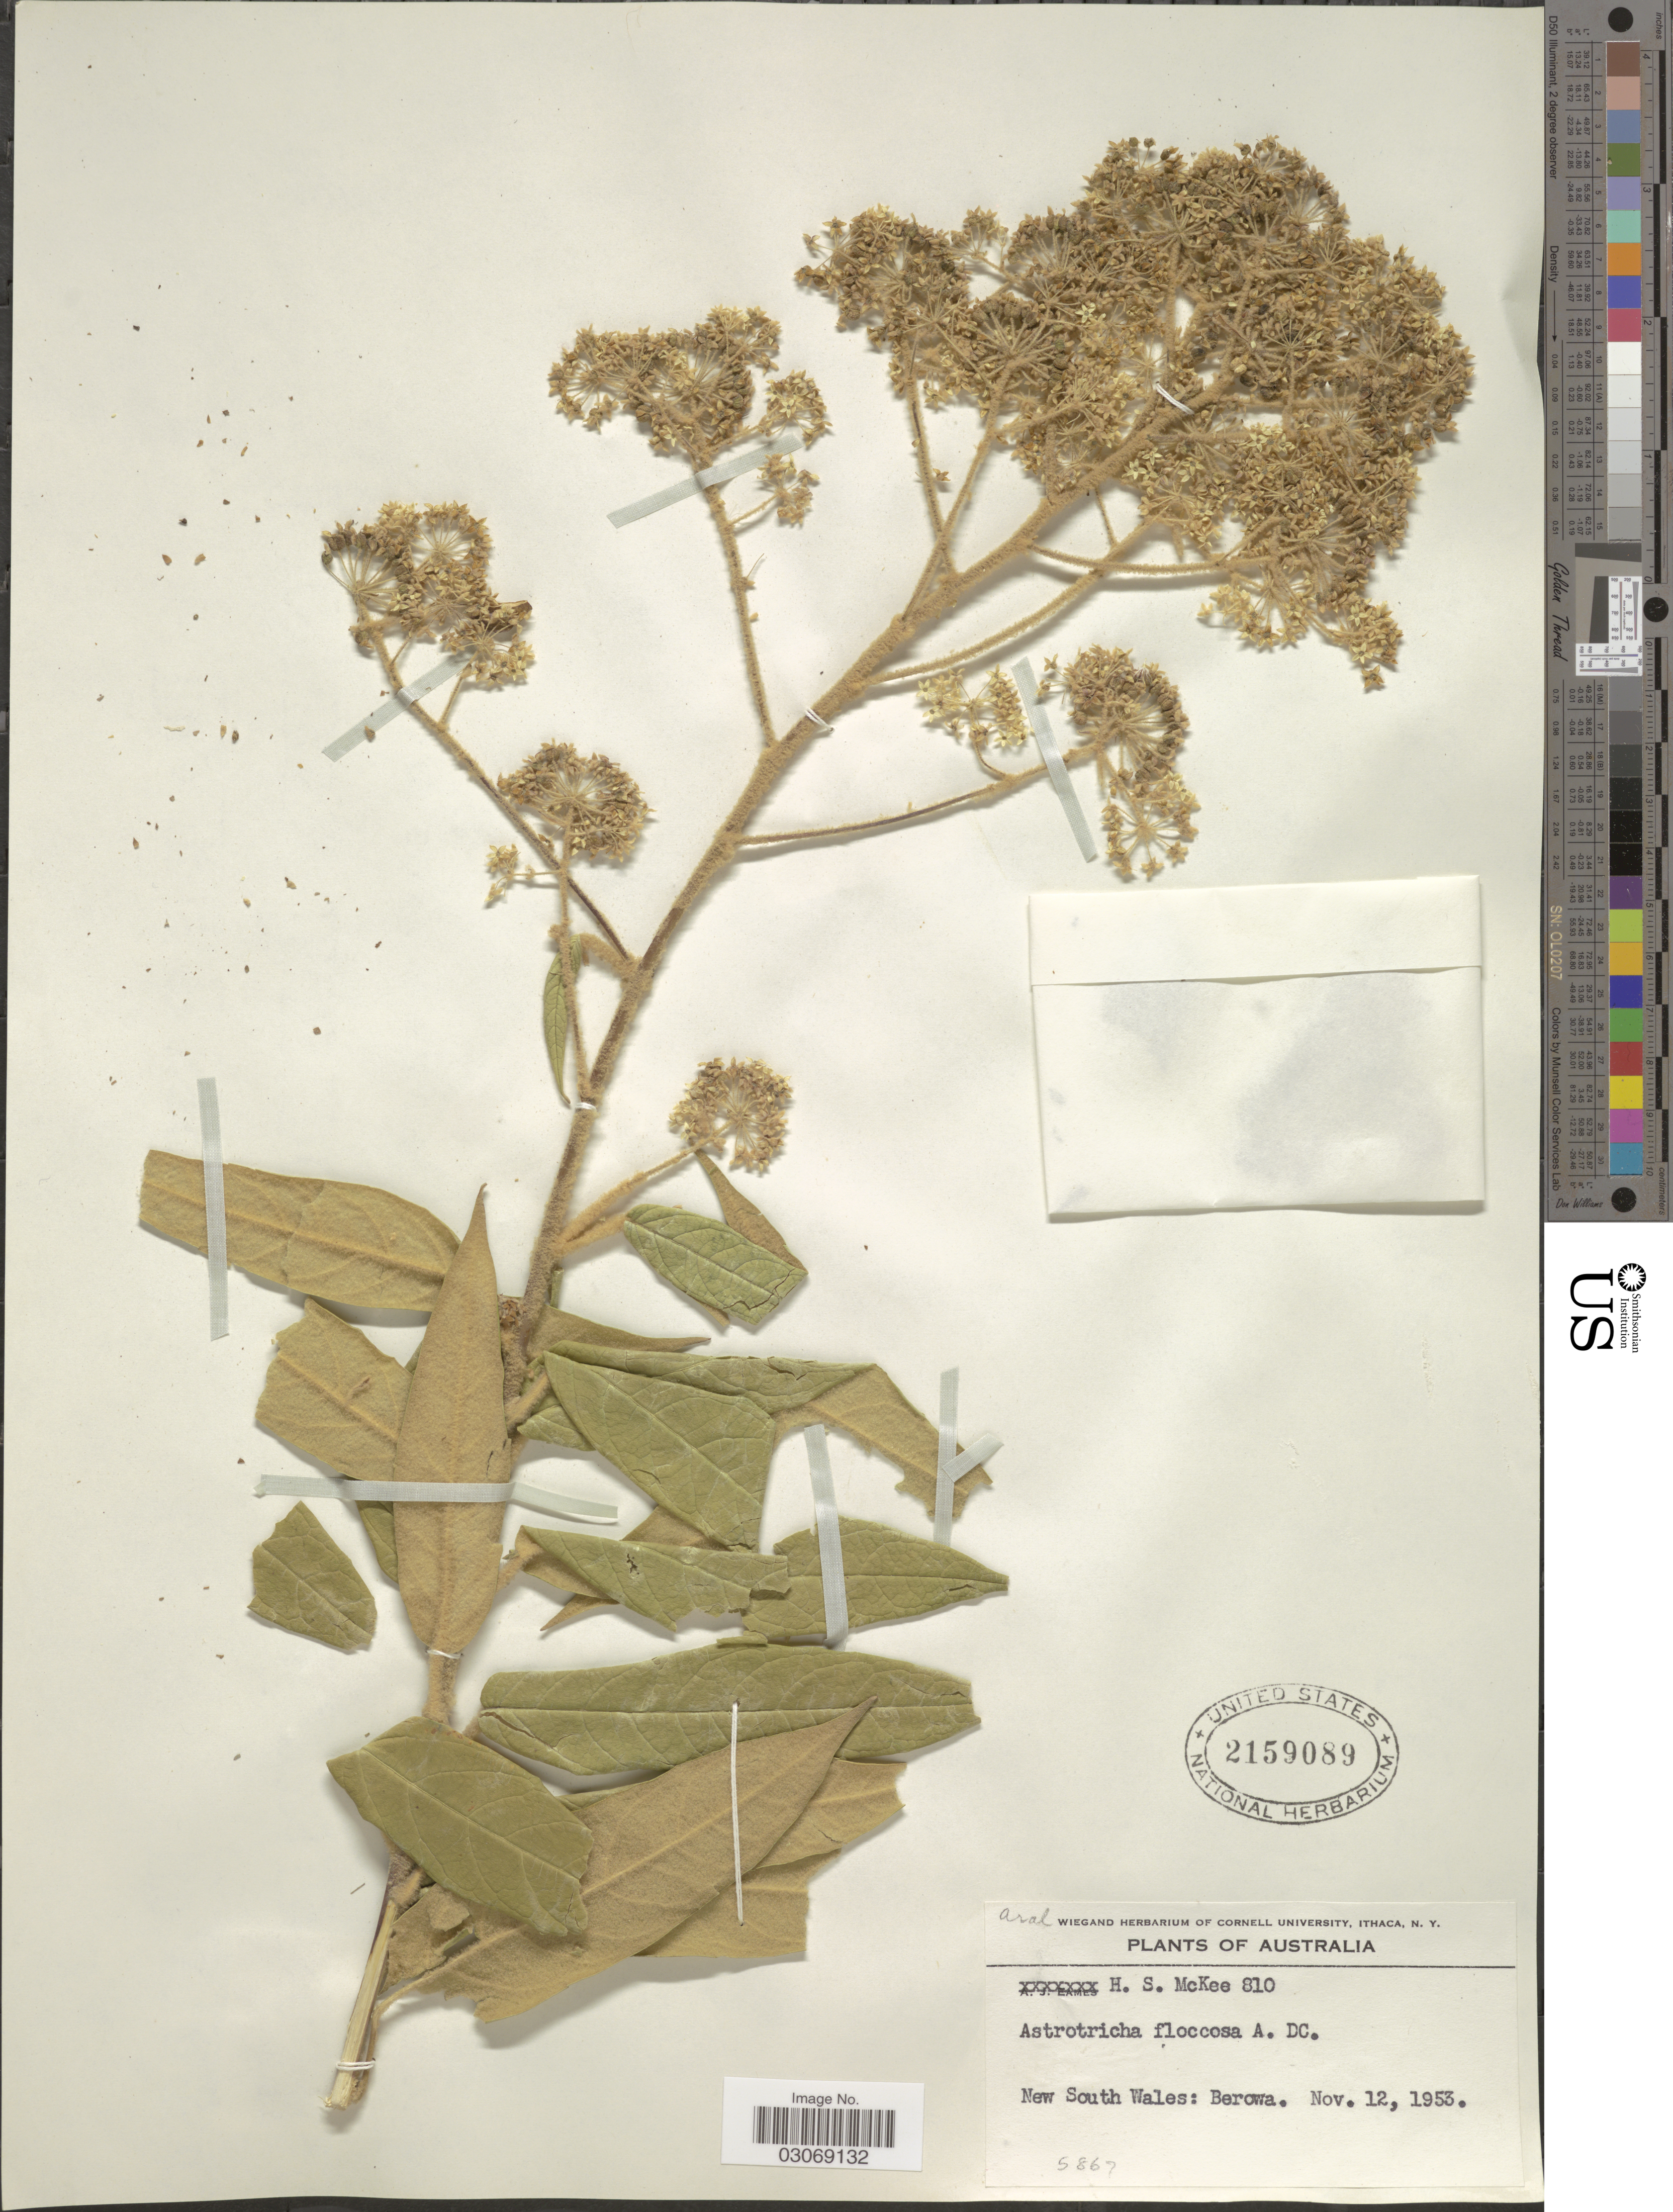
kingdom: Plantae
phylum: Tracheophyta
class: Magnoliopsida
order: Apiales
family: Araliaceae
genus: Astrotricha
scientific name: Astrotricha floccosa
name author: DC.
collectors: H. S. McKee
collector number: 810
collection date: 1953-11-12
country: Australia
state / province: New South Wales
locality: Berowa.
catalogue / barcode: US 2159089